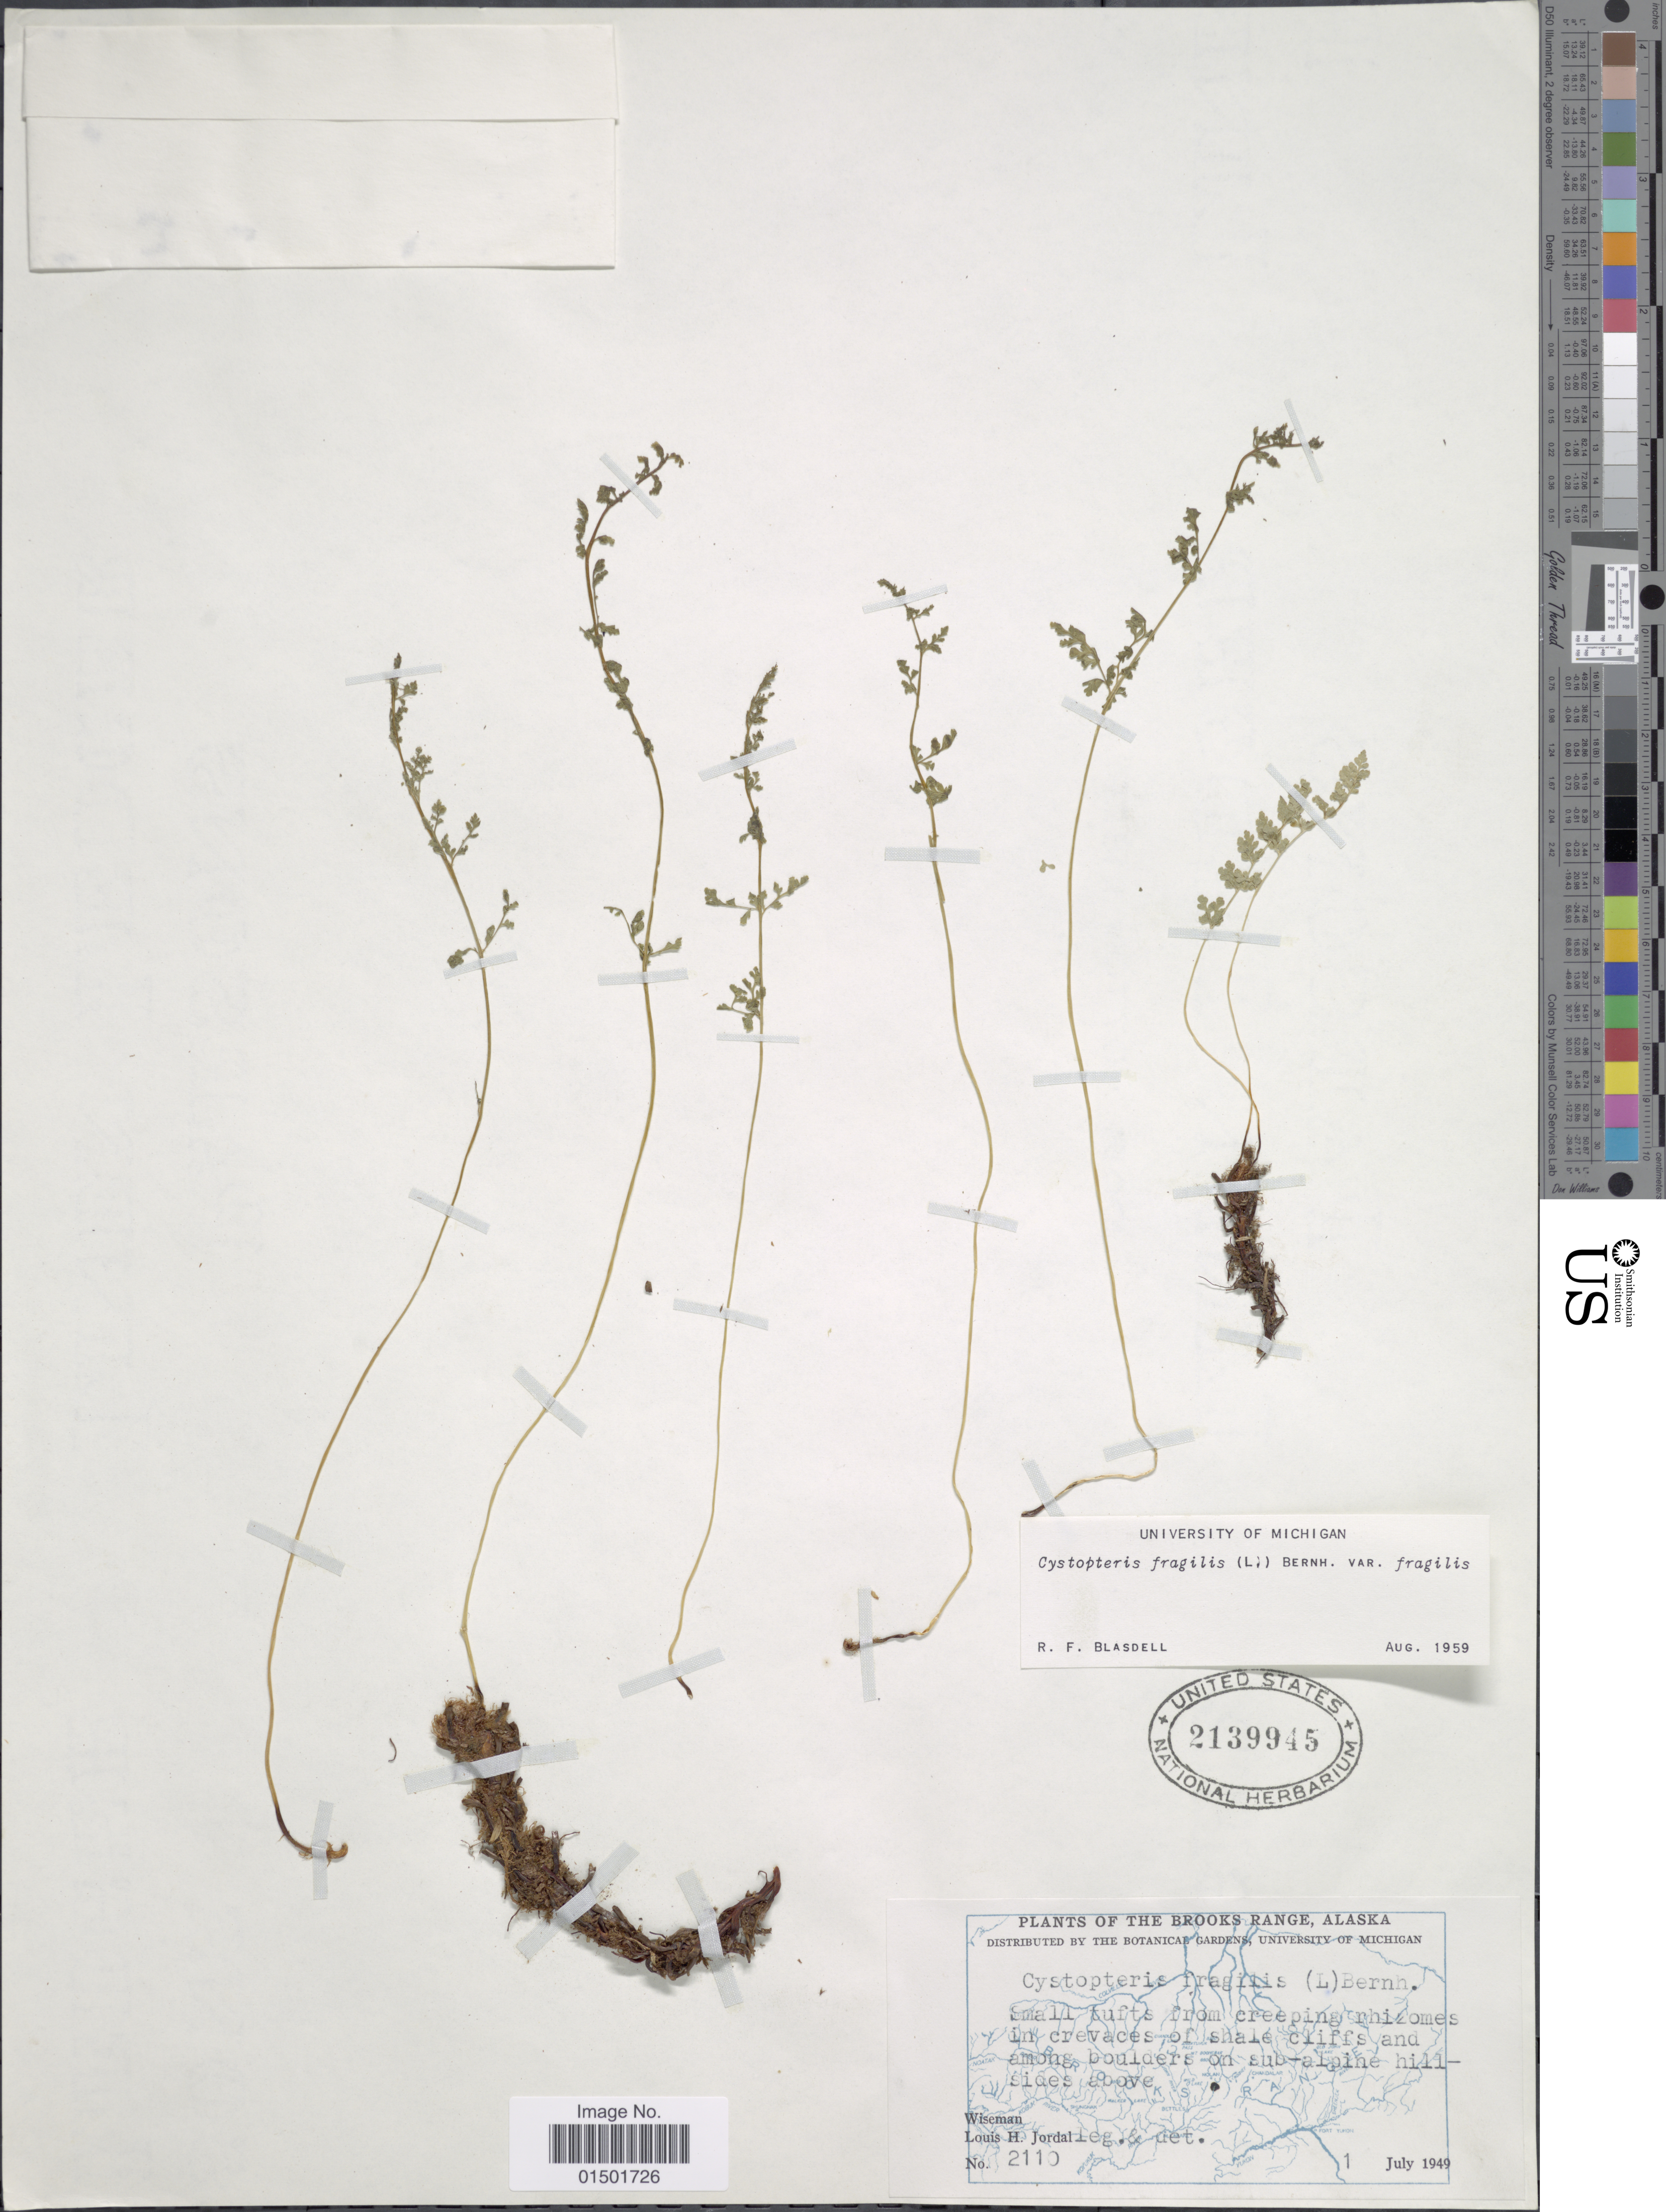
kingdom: Plantae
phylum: Tracheophyta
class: Polypodiopsida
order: Polypodiales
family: Cystopteridaceae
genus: Cystopteris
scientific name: Cystopteris fragilis var. fragilis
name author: (L.) Bernh.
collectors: L. Jordal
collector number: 2110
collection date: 1949-07-01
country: United States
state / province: Alaska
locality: The Brooks Range. Wiseman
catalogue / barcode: US 2139945